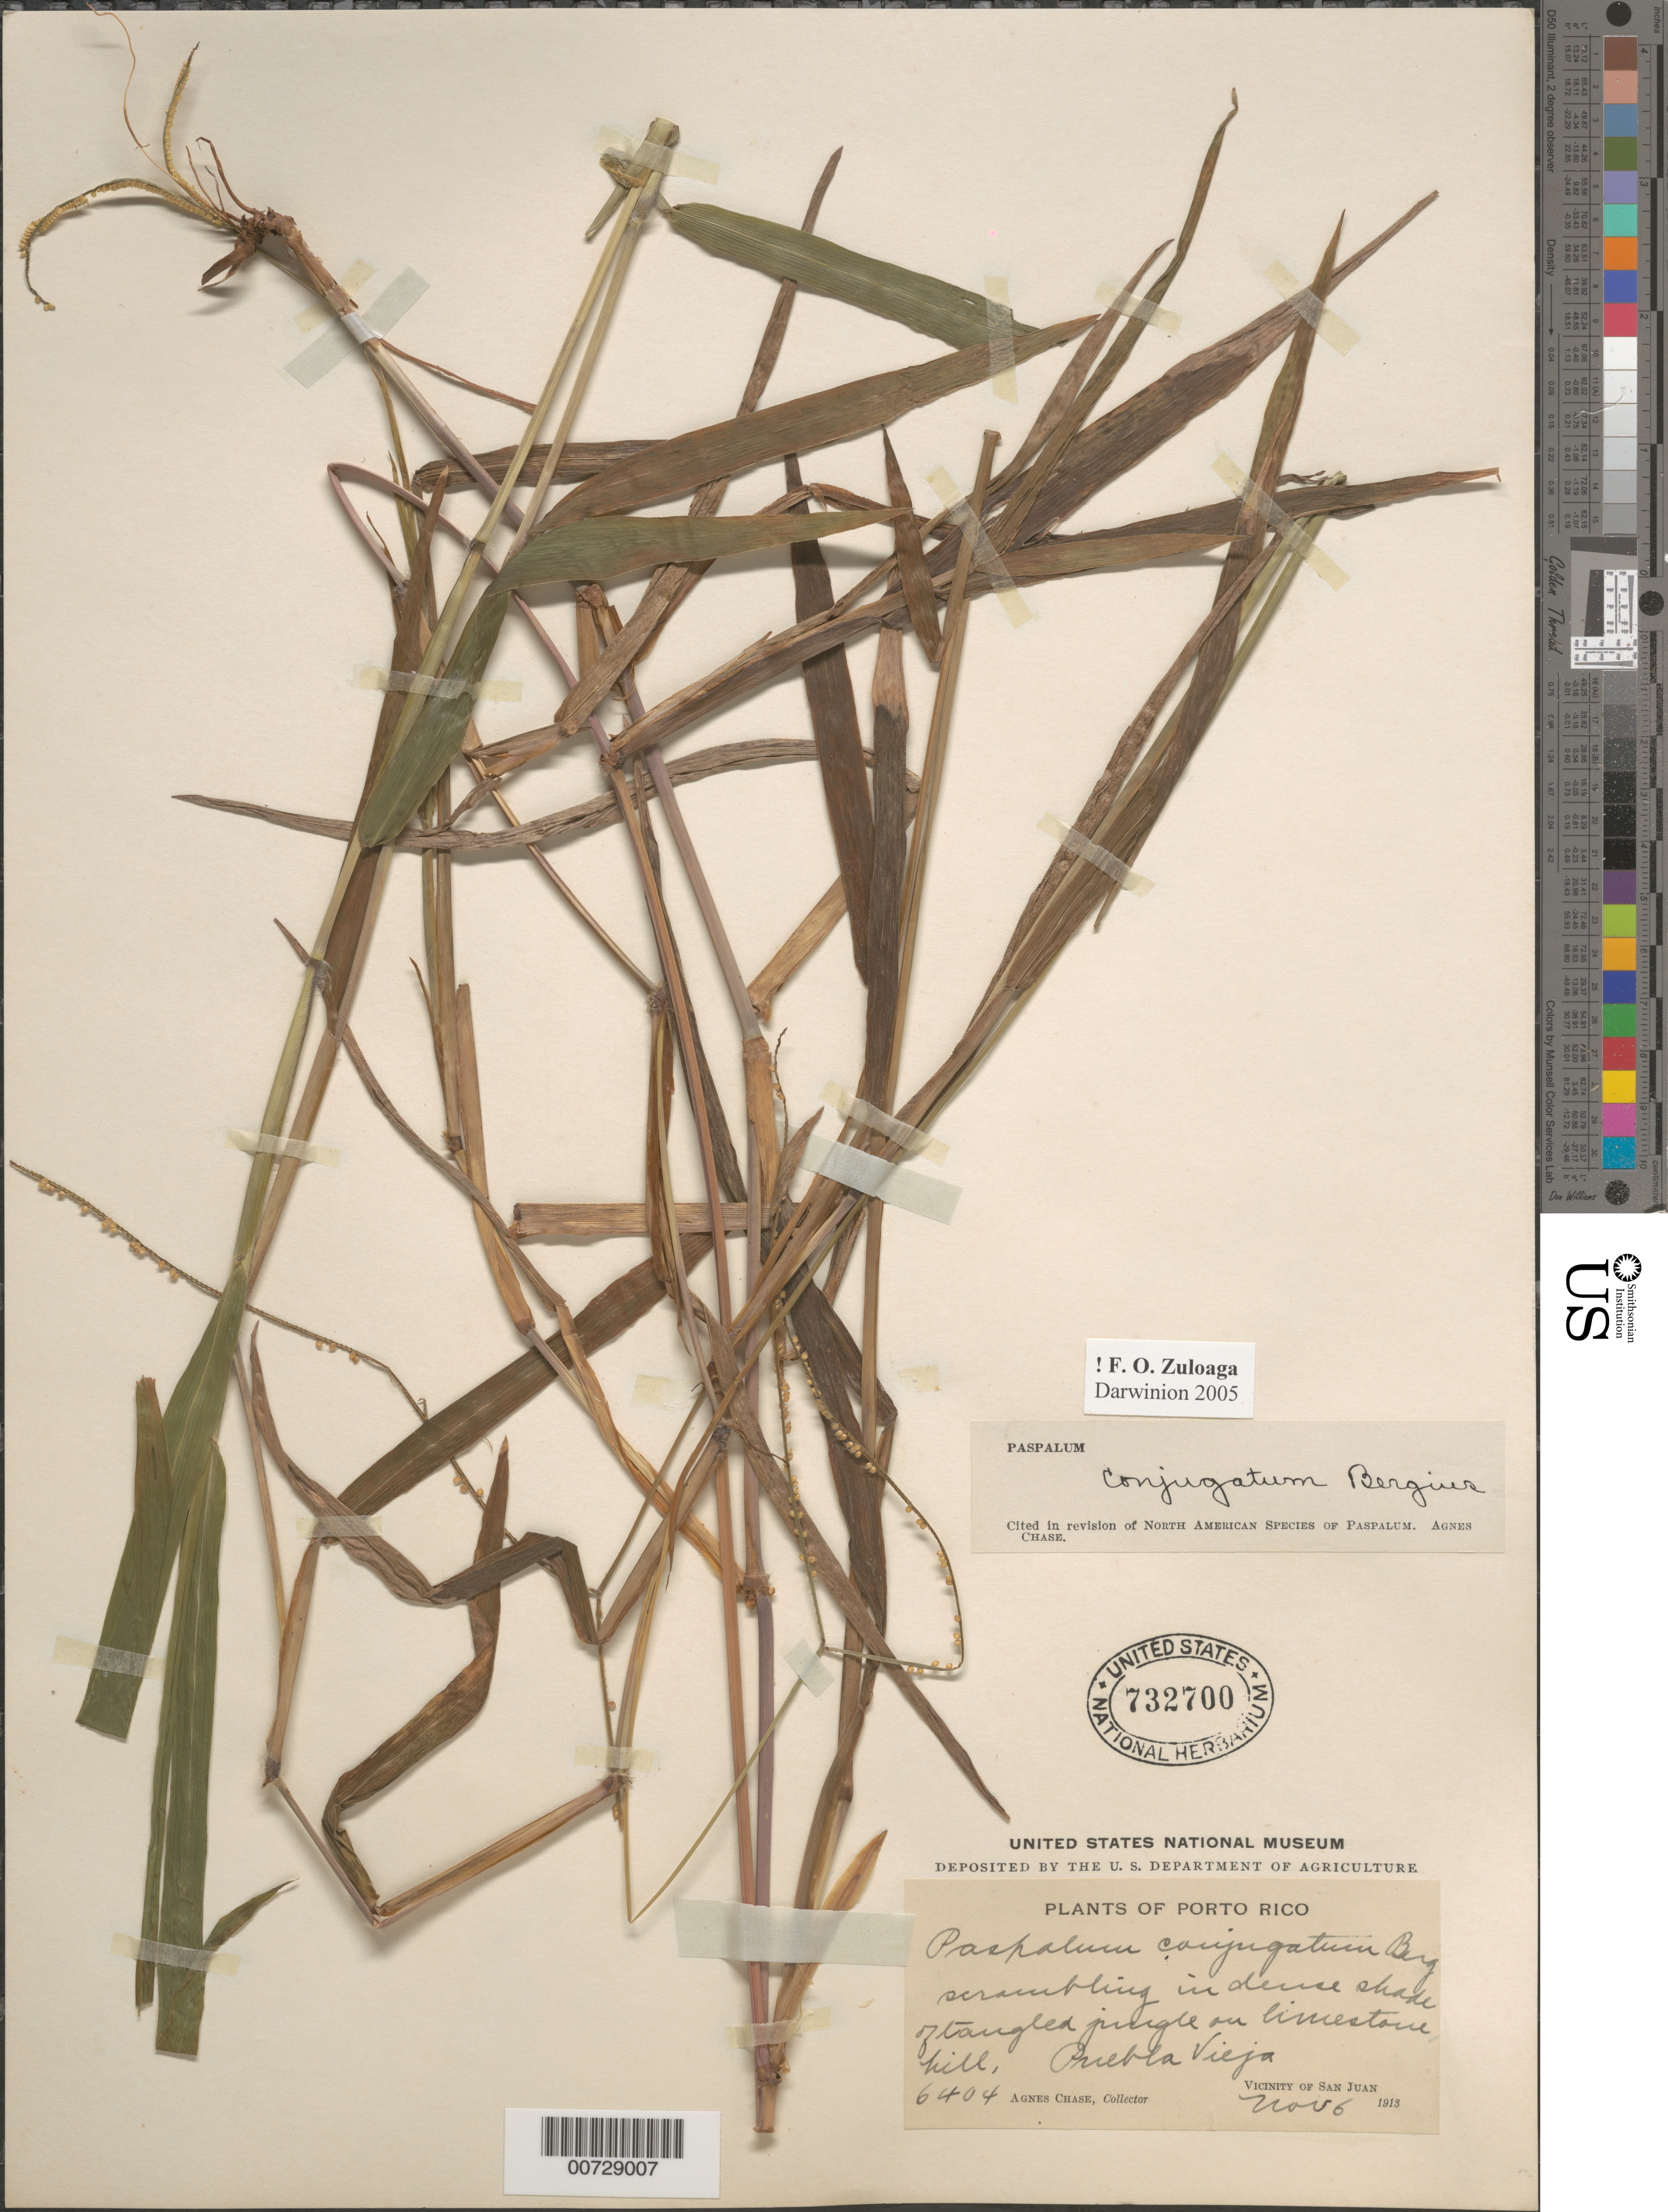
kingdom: Plantae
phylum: Tracheophyta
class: Liliopsida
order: Poales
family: Poaceae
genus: Paspalum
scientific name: Paspalum conjugatum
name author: P.J. Bergius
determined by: Chase, [M.] Agnes, (US)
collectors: A. Chase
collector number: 6404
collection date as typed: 06 Nov 1913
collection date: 1913-11-06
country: Puerto Rico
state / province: San Juan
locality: San Juan,vic of; Puebla Vieja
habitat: In dense shade of tangled jungle on limestone hill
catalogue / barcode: US 732700